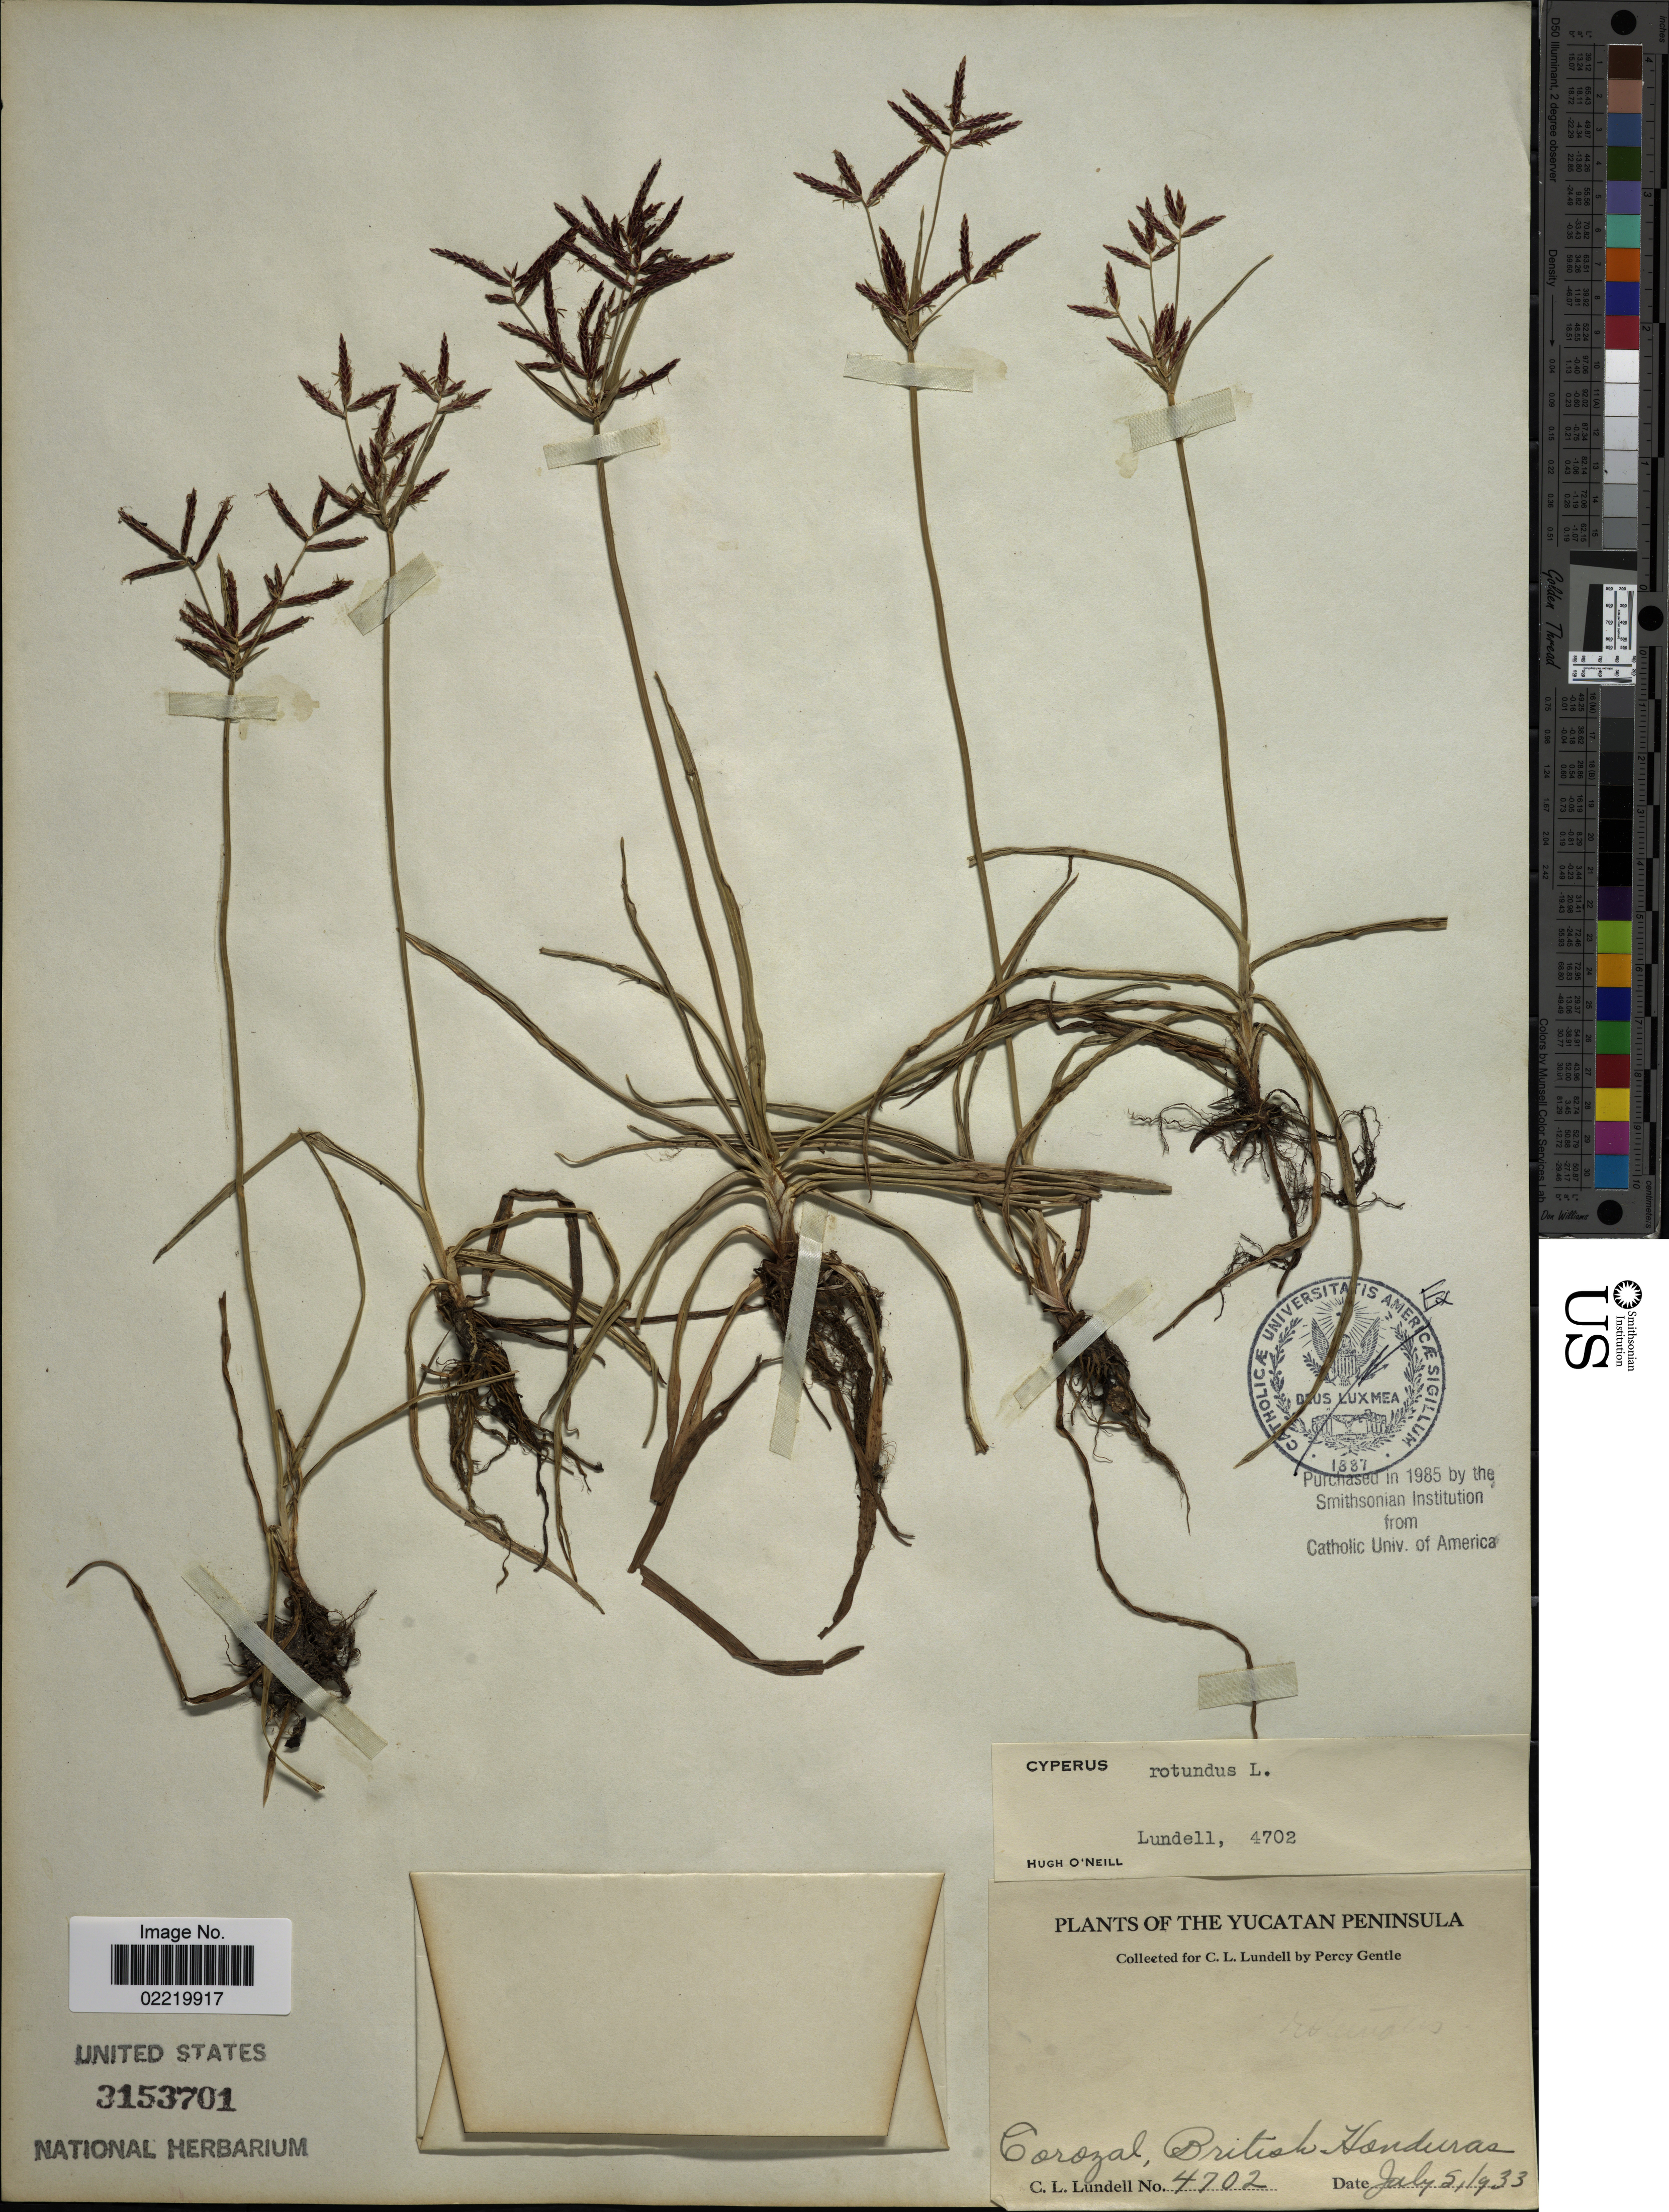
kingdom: Plantae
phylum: Tracheophyta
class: Liliopsida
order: Poales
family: Cyperaceae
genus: Cyperus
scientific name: Cyperus rotundus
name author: L.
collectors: C. L. Lundell & P. H. Gentle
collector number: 4702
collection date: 1933-07-05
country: Belize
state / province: Corozal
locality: Yucatan Peninsula, Corozal, British Honduras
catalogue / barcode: US 3153701